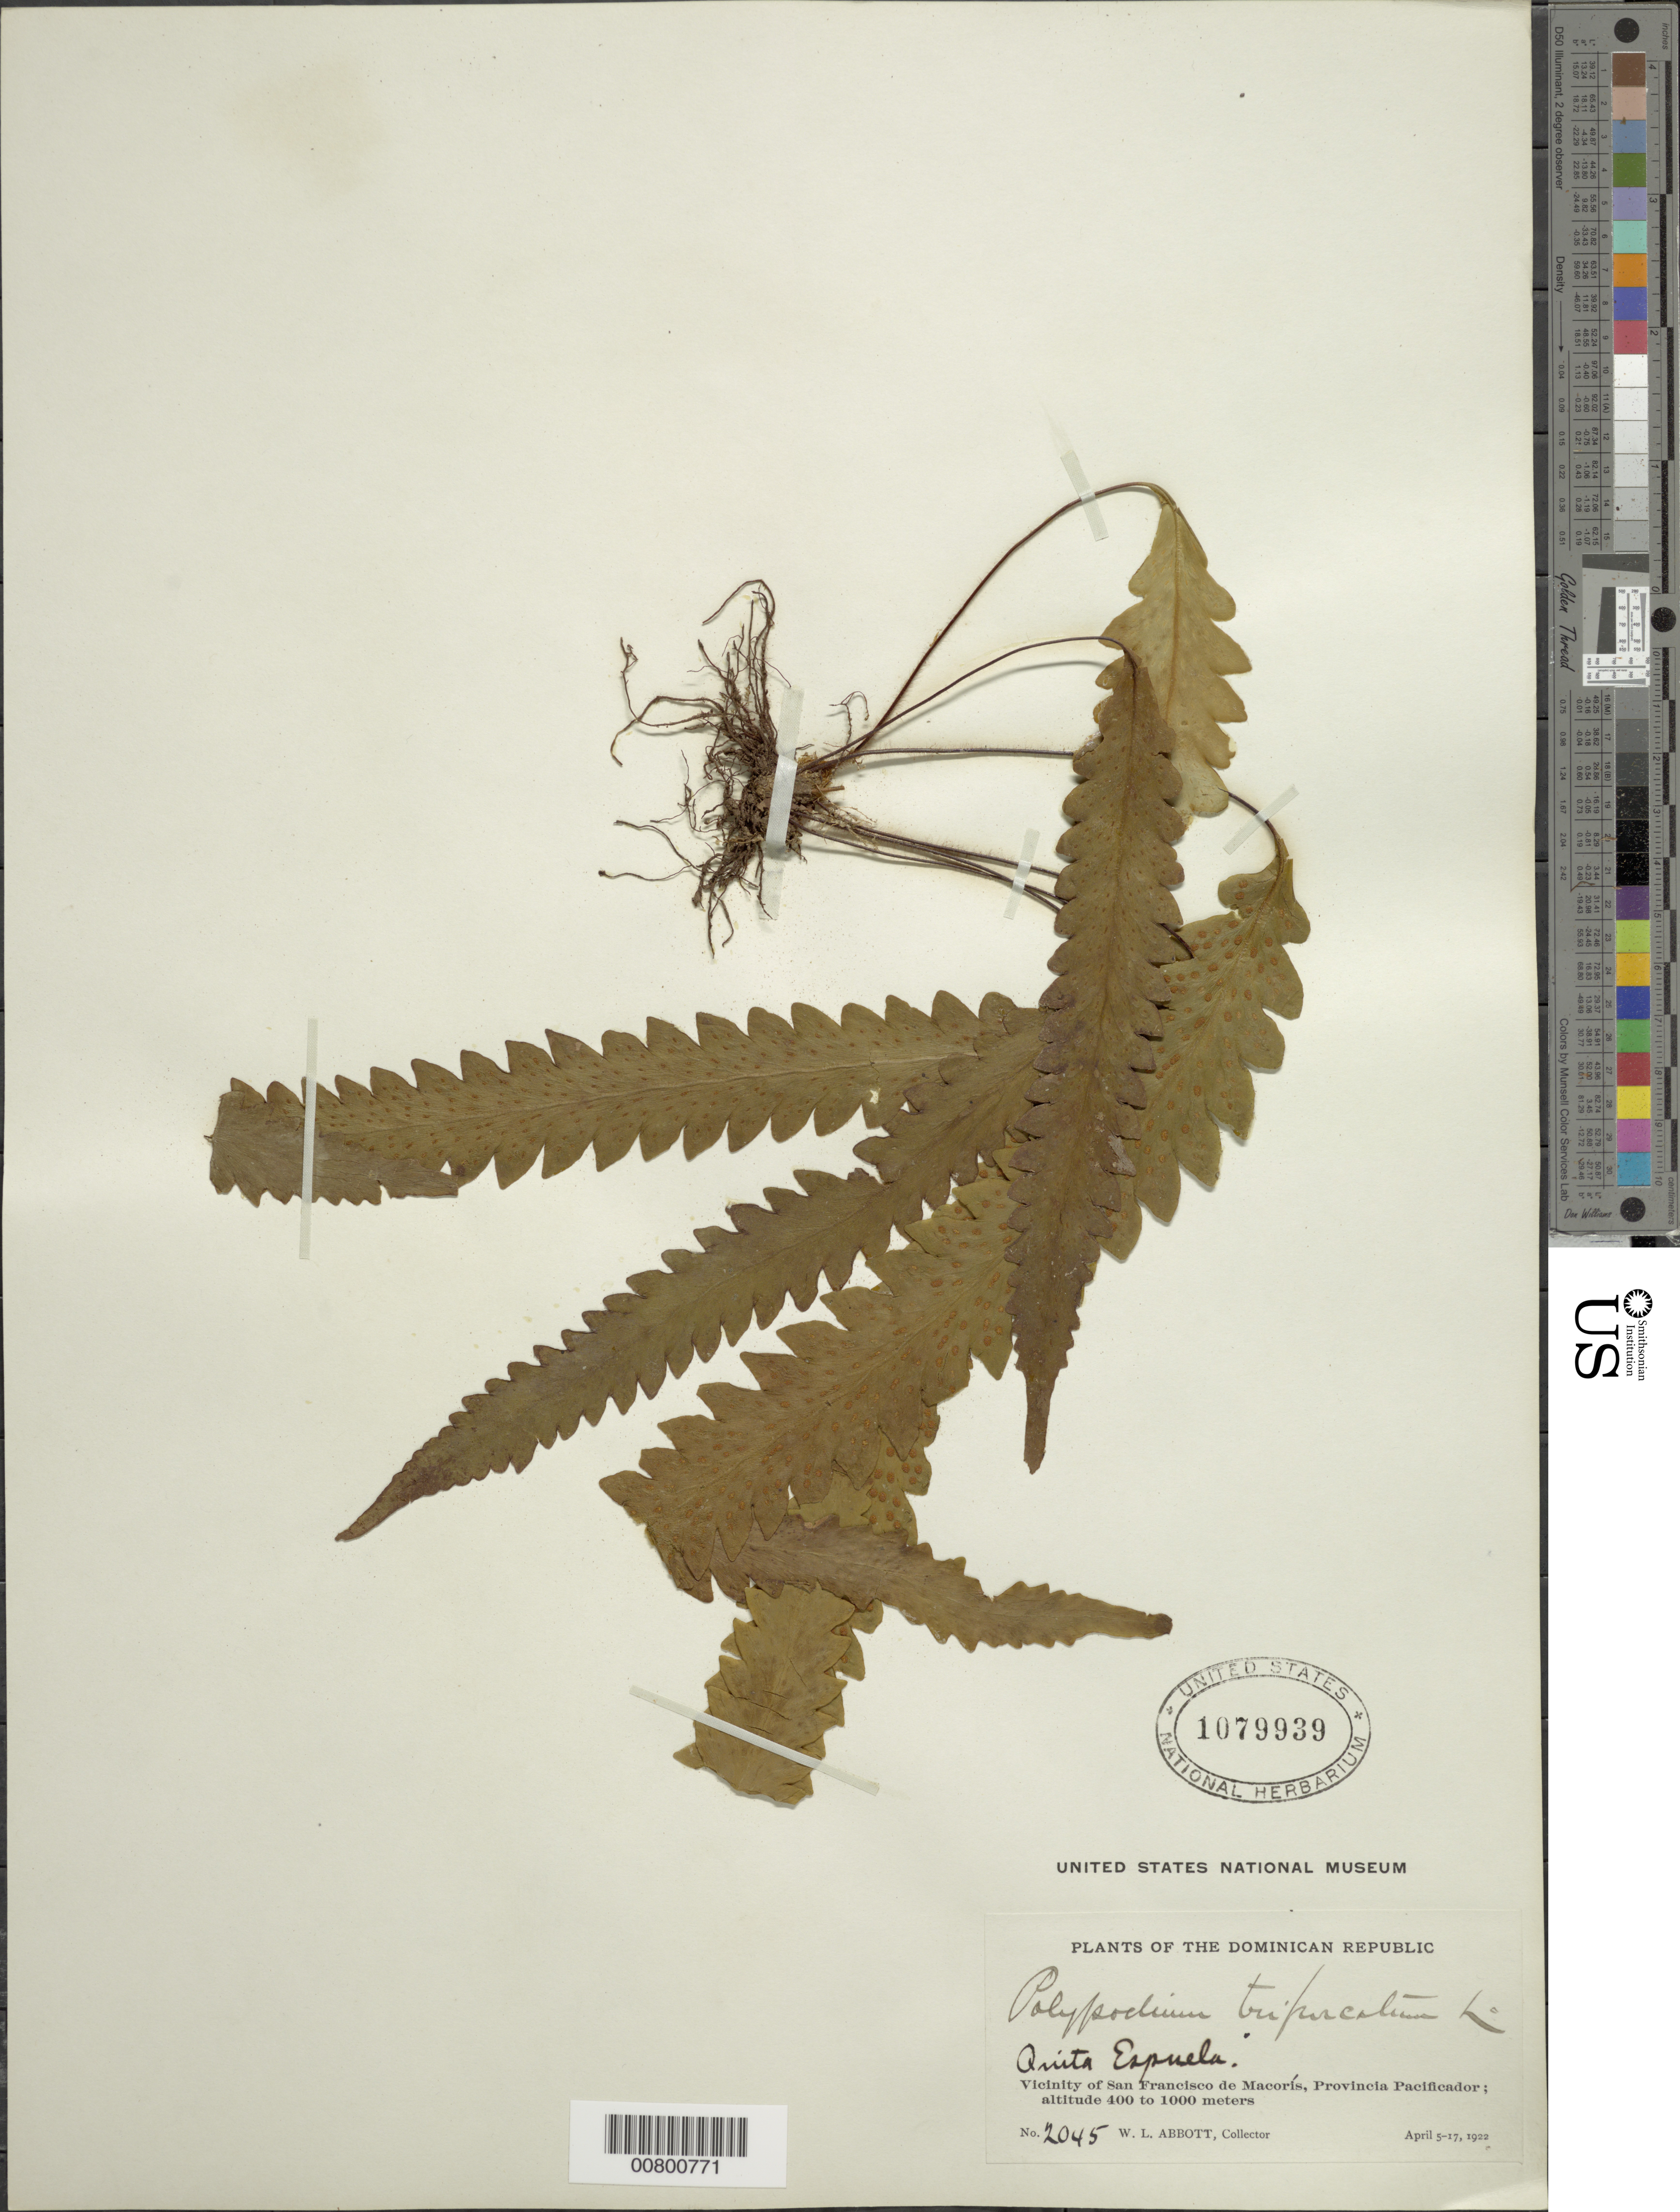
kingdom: Plantae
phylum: Tracheophyta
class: Polypodiopsida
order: Polypodiales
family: Polypodiaceae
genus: Enterosora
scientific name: Enterosora trifurcata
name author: (L.) L.E. Bishop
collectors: W. L. Abbott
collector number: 2045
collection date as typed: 05 Apr 1922 to 17 Apr 1922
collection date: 1922-04-05/1922-04-17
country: Dominican Republic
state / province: Duarte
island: Hispaniola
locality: San Francisco de Macorís vicinity, Quita Espuela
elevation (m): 400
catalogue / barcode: US 1079939